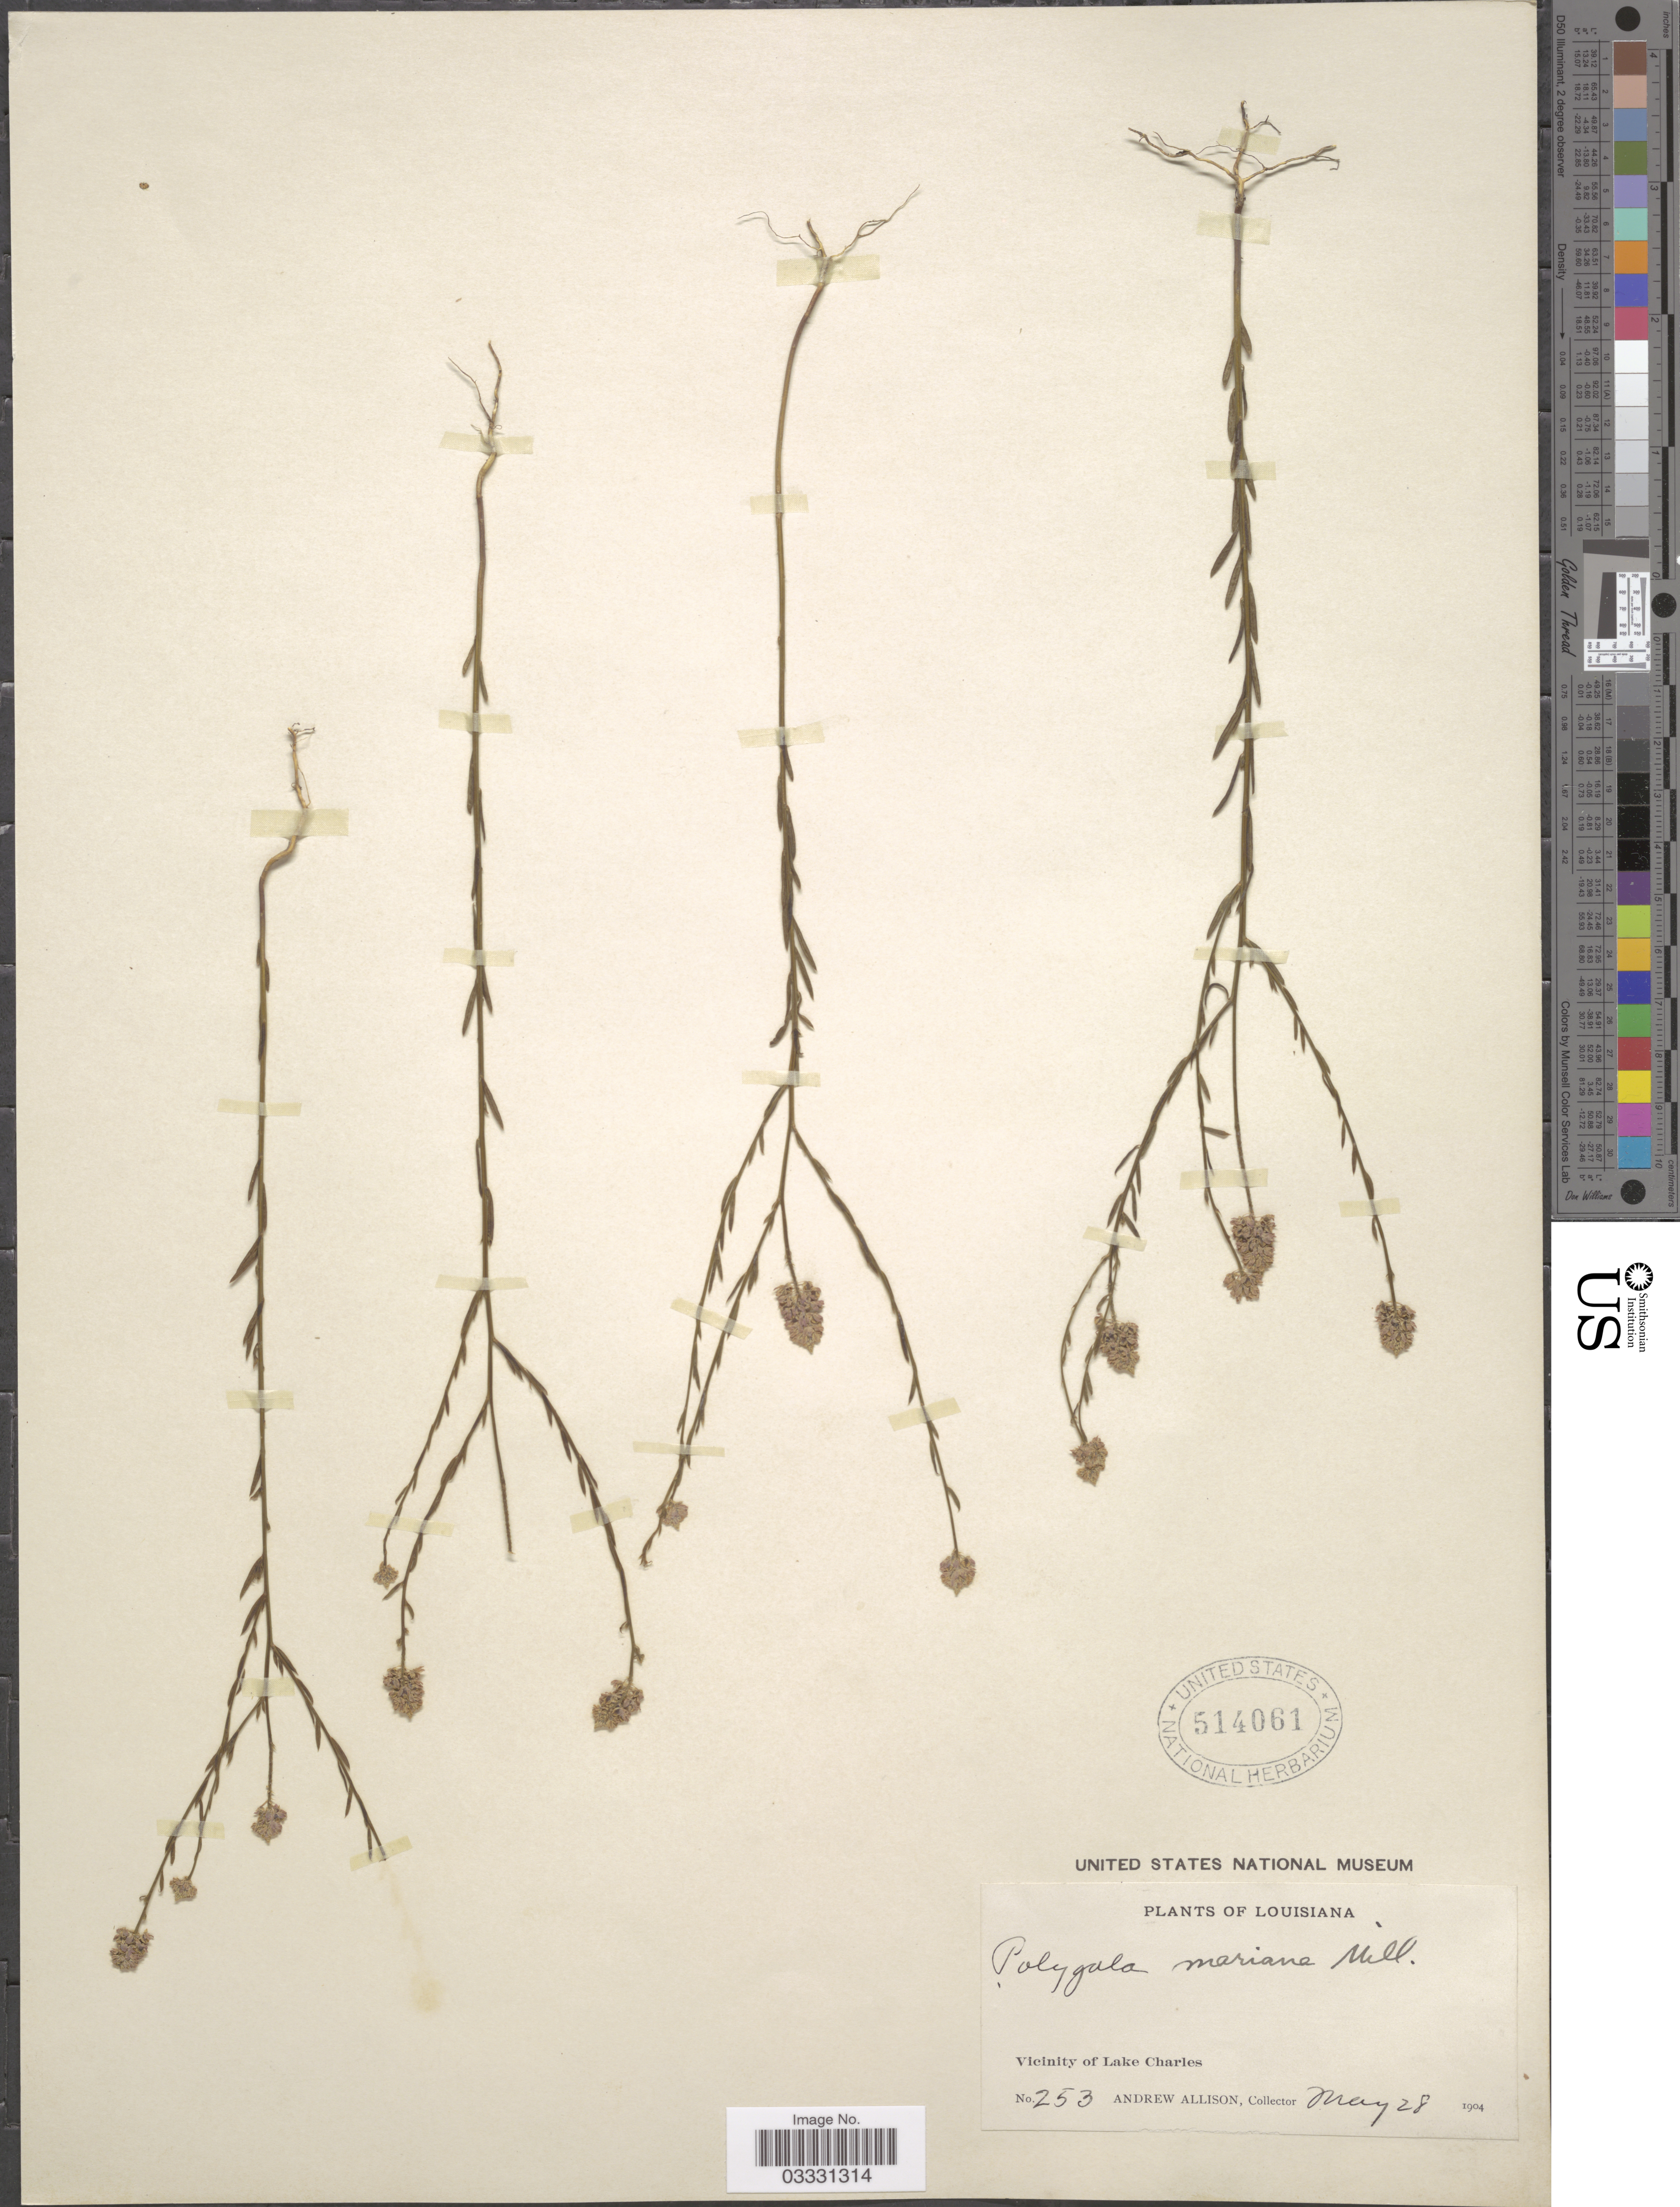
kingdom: Plantae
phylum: Tracheophyta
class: Magnoliopsida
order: Fabales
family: Polygalaceae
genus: Polygala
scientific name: Polygala mariana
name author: Mill.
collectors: A. Allison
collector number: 253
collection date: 1904-05-28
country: United States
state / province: Louisiana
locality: Vicinity of Lake Charles.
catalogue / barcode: US 514061